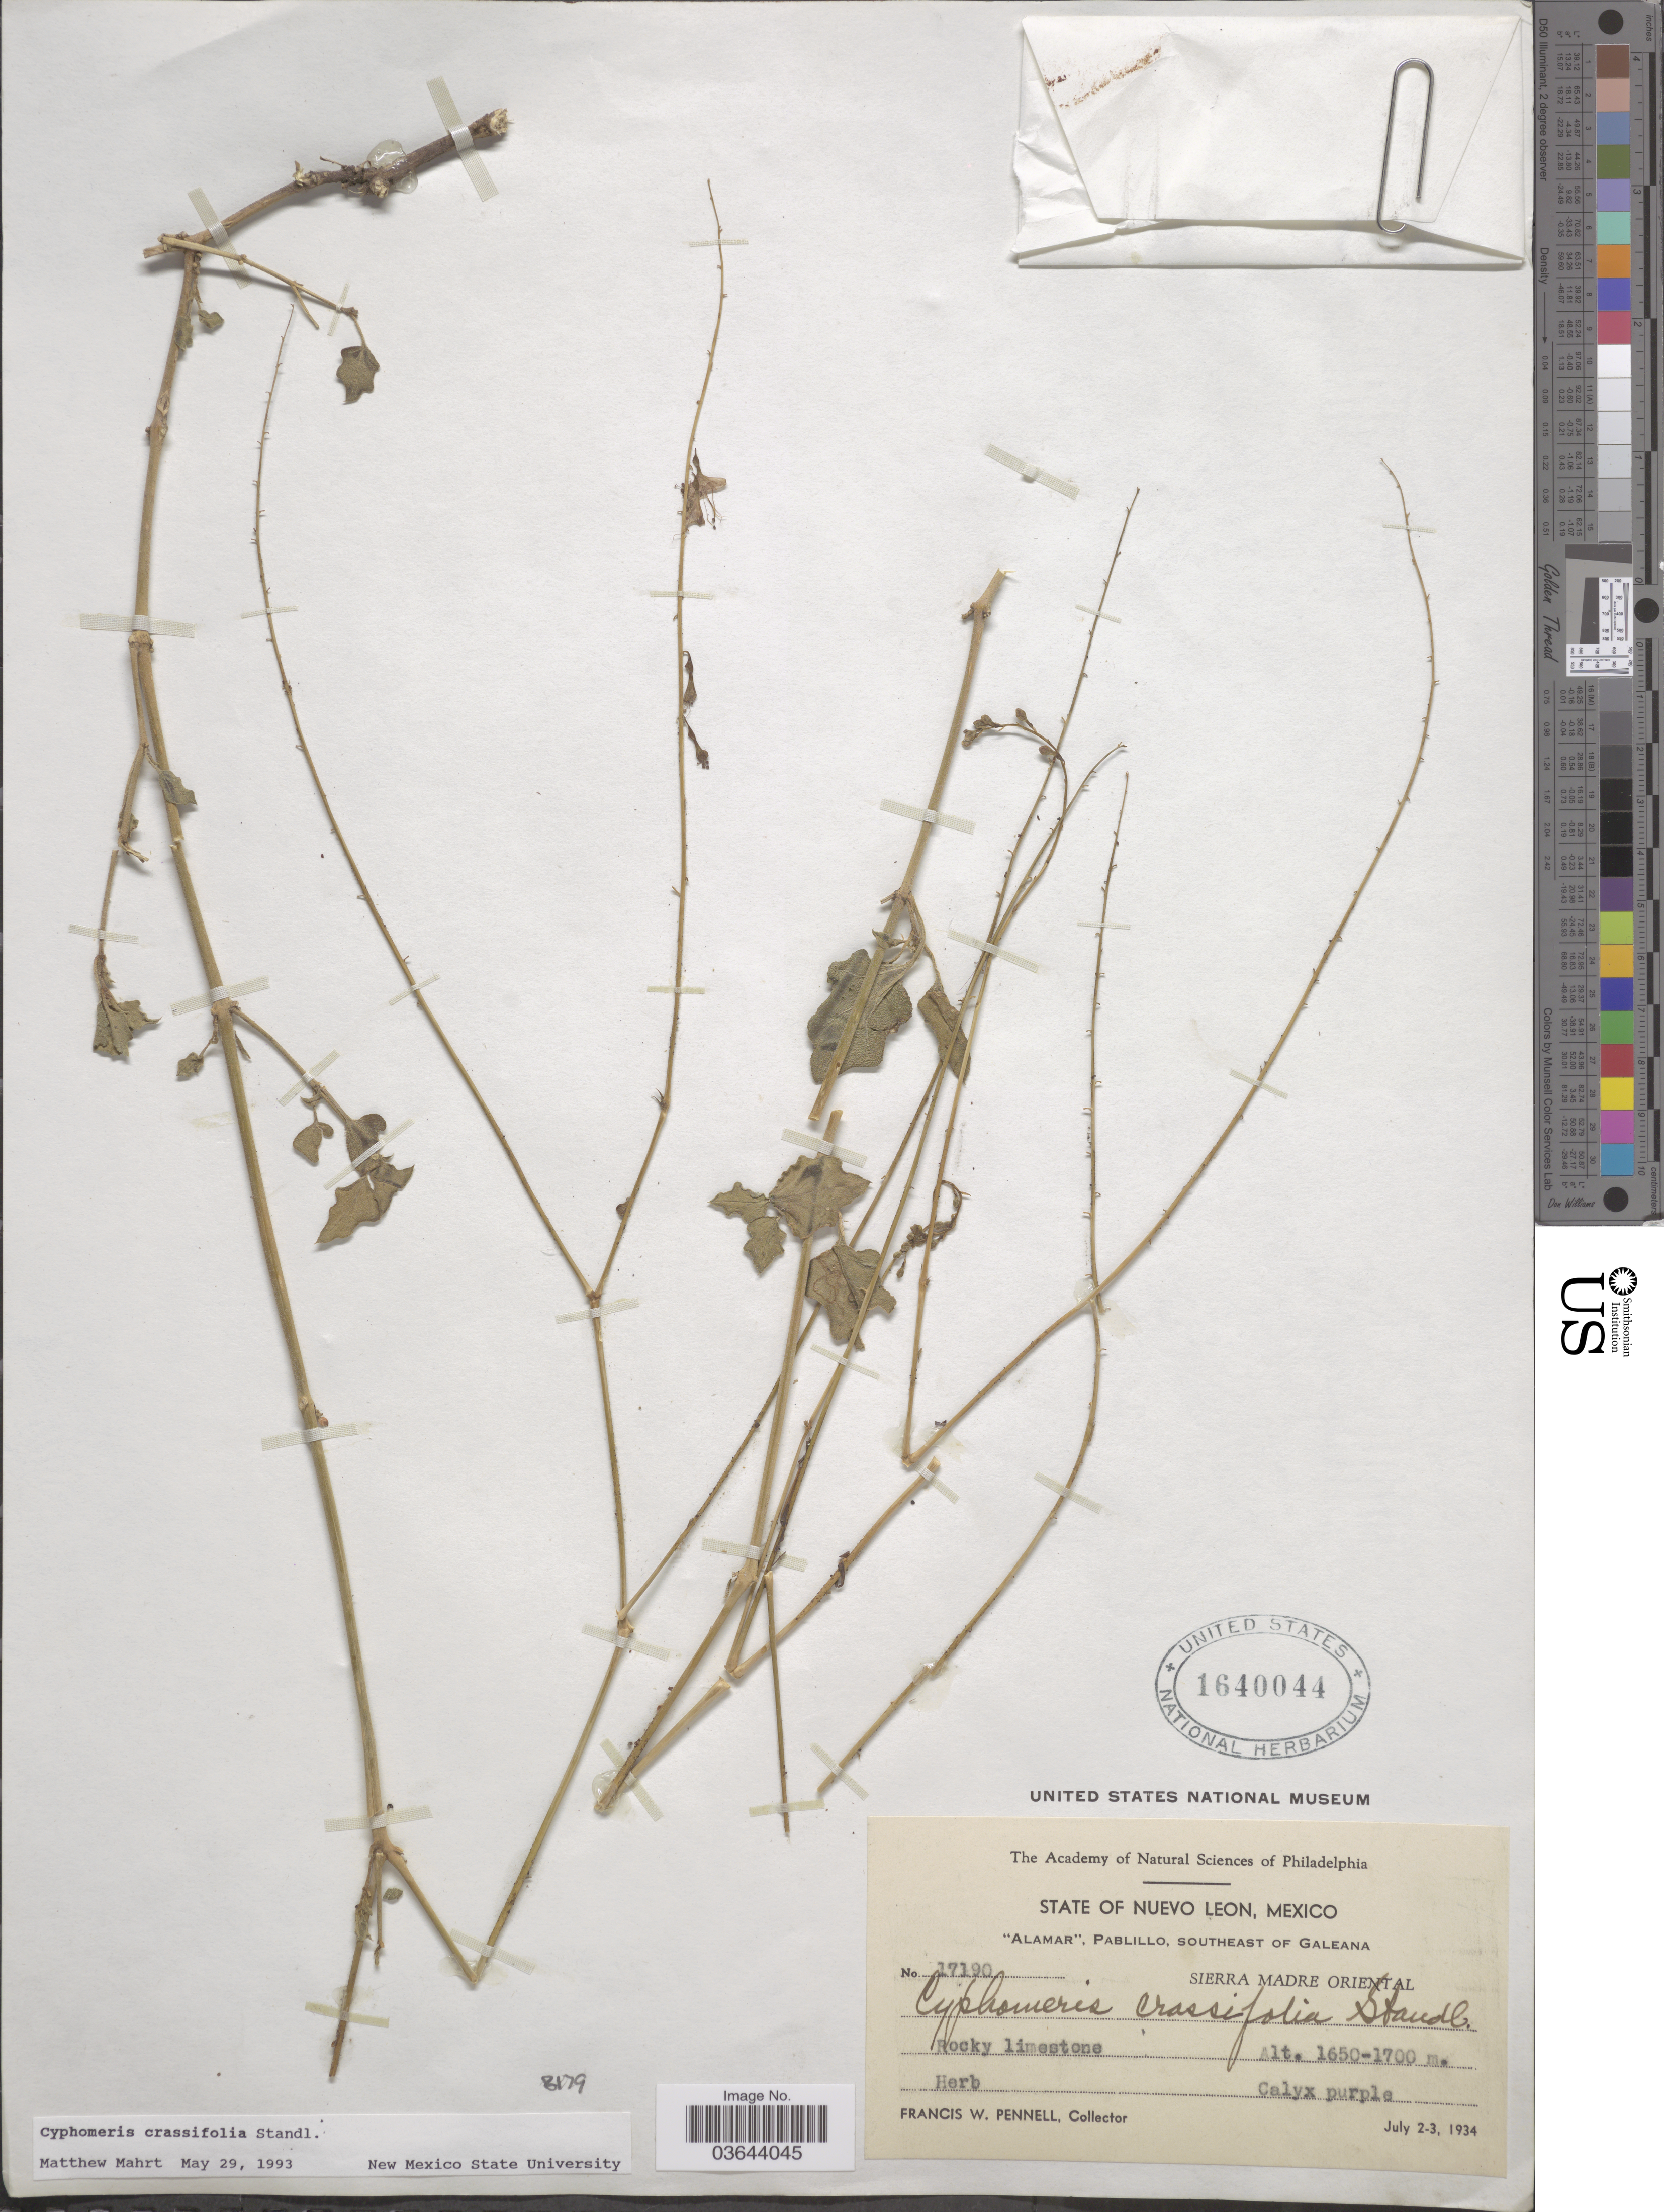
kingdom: Plantae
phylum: Tracheophyta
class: Magnoliopsida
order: Caryophyllales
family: Nyctaginaceae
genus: Cyphomeris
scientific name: Cyphomeris crassifolia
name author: (Standl.) Standl.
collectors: F. W. Pennell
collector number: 17190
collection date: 1934-07-02/1934-07-03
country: Mexico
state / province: Nuevo León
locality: Alamar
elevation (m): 1650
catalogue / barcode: US 1640044